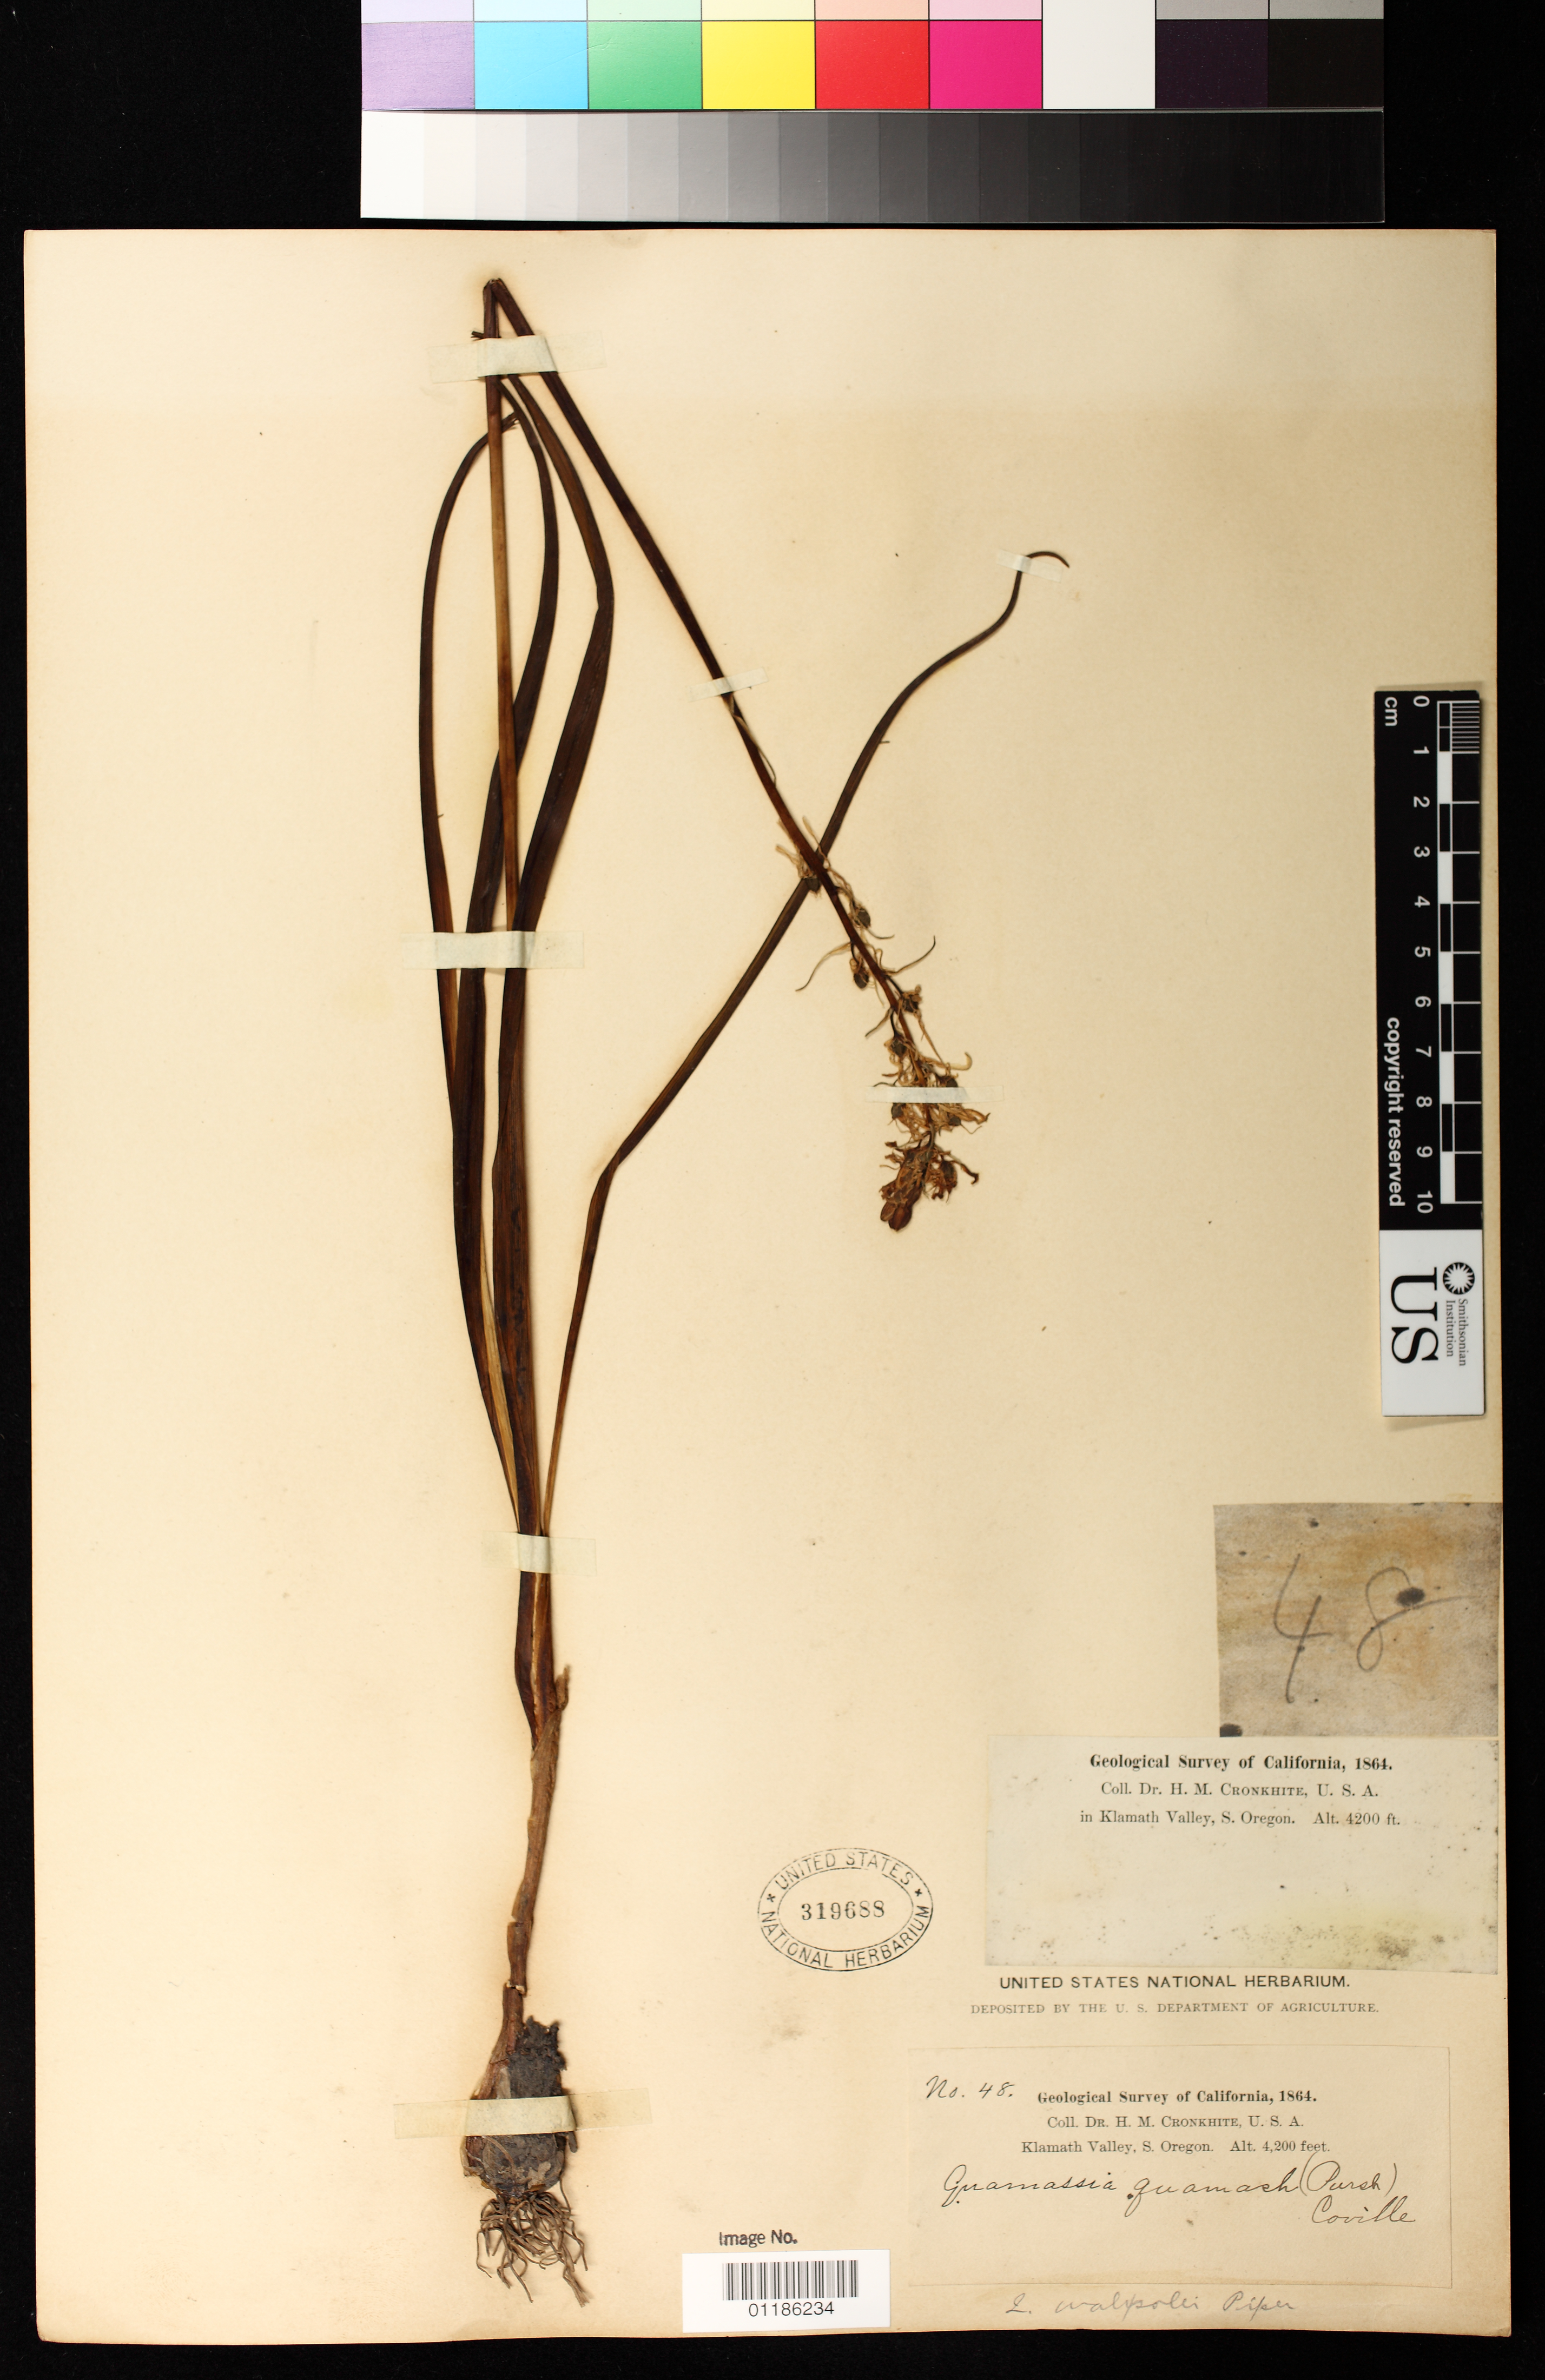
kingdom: Plantae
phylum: Tracheophyta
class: Liliopsida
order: Asparagales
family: Asparagaceae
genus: Camassia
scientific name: Camassia quamash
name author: (Pursh) Greene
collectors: H. M. Cronkhite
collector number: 48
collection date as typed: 1864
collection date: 1864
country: United States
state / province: Oregon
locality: Klamath Valley, S Oregon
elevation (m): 1280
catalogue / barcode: US 319688